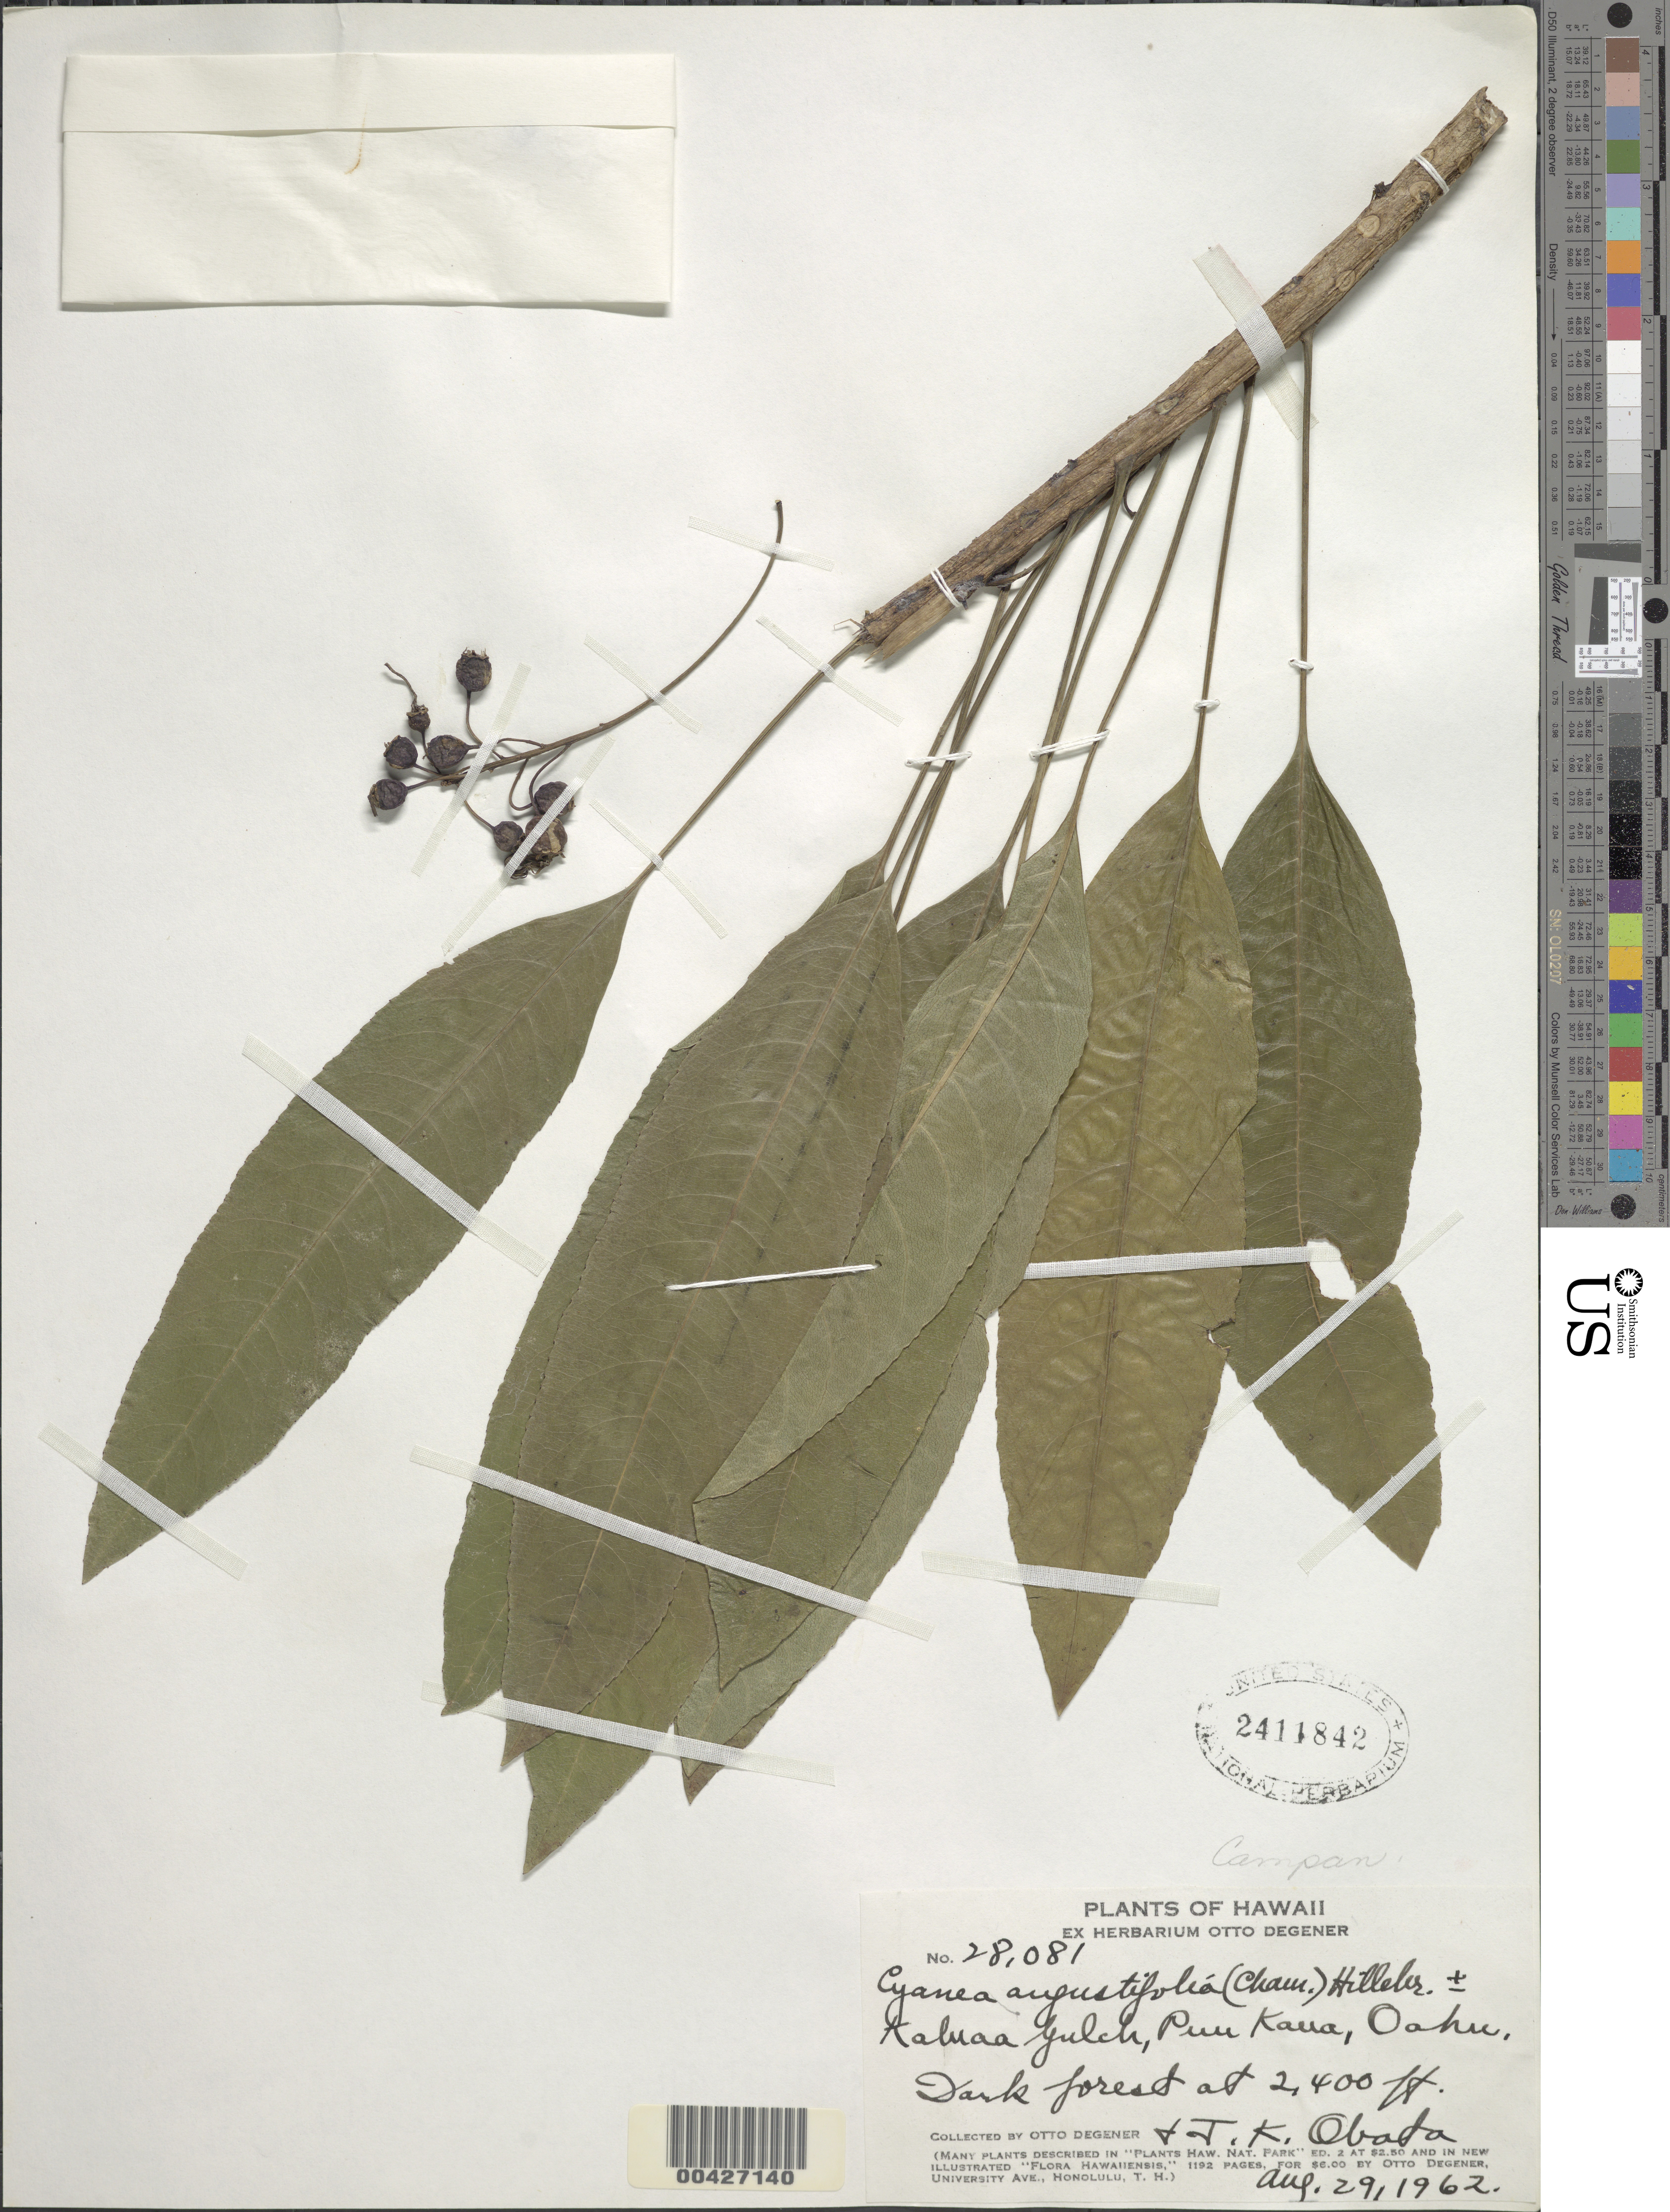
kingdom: Plantae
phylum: Tracheophyta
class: Magnoliopsida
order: Asterales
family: Campanulaceae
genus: Cyanea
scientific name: Cyanea angustifolia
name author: (Cham.) Hillebr.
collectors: O. Degener & J. Obata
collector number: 28081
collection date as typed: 29 Aug 1962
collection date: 1962-08-29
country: United States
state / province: Hawaii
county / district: Honolulu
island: Oahu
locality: Kaluaa Gulch, Puu Kaua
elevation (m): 732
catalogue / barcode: US 2411842